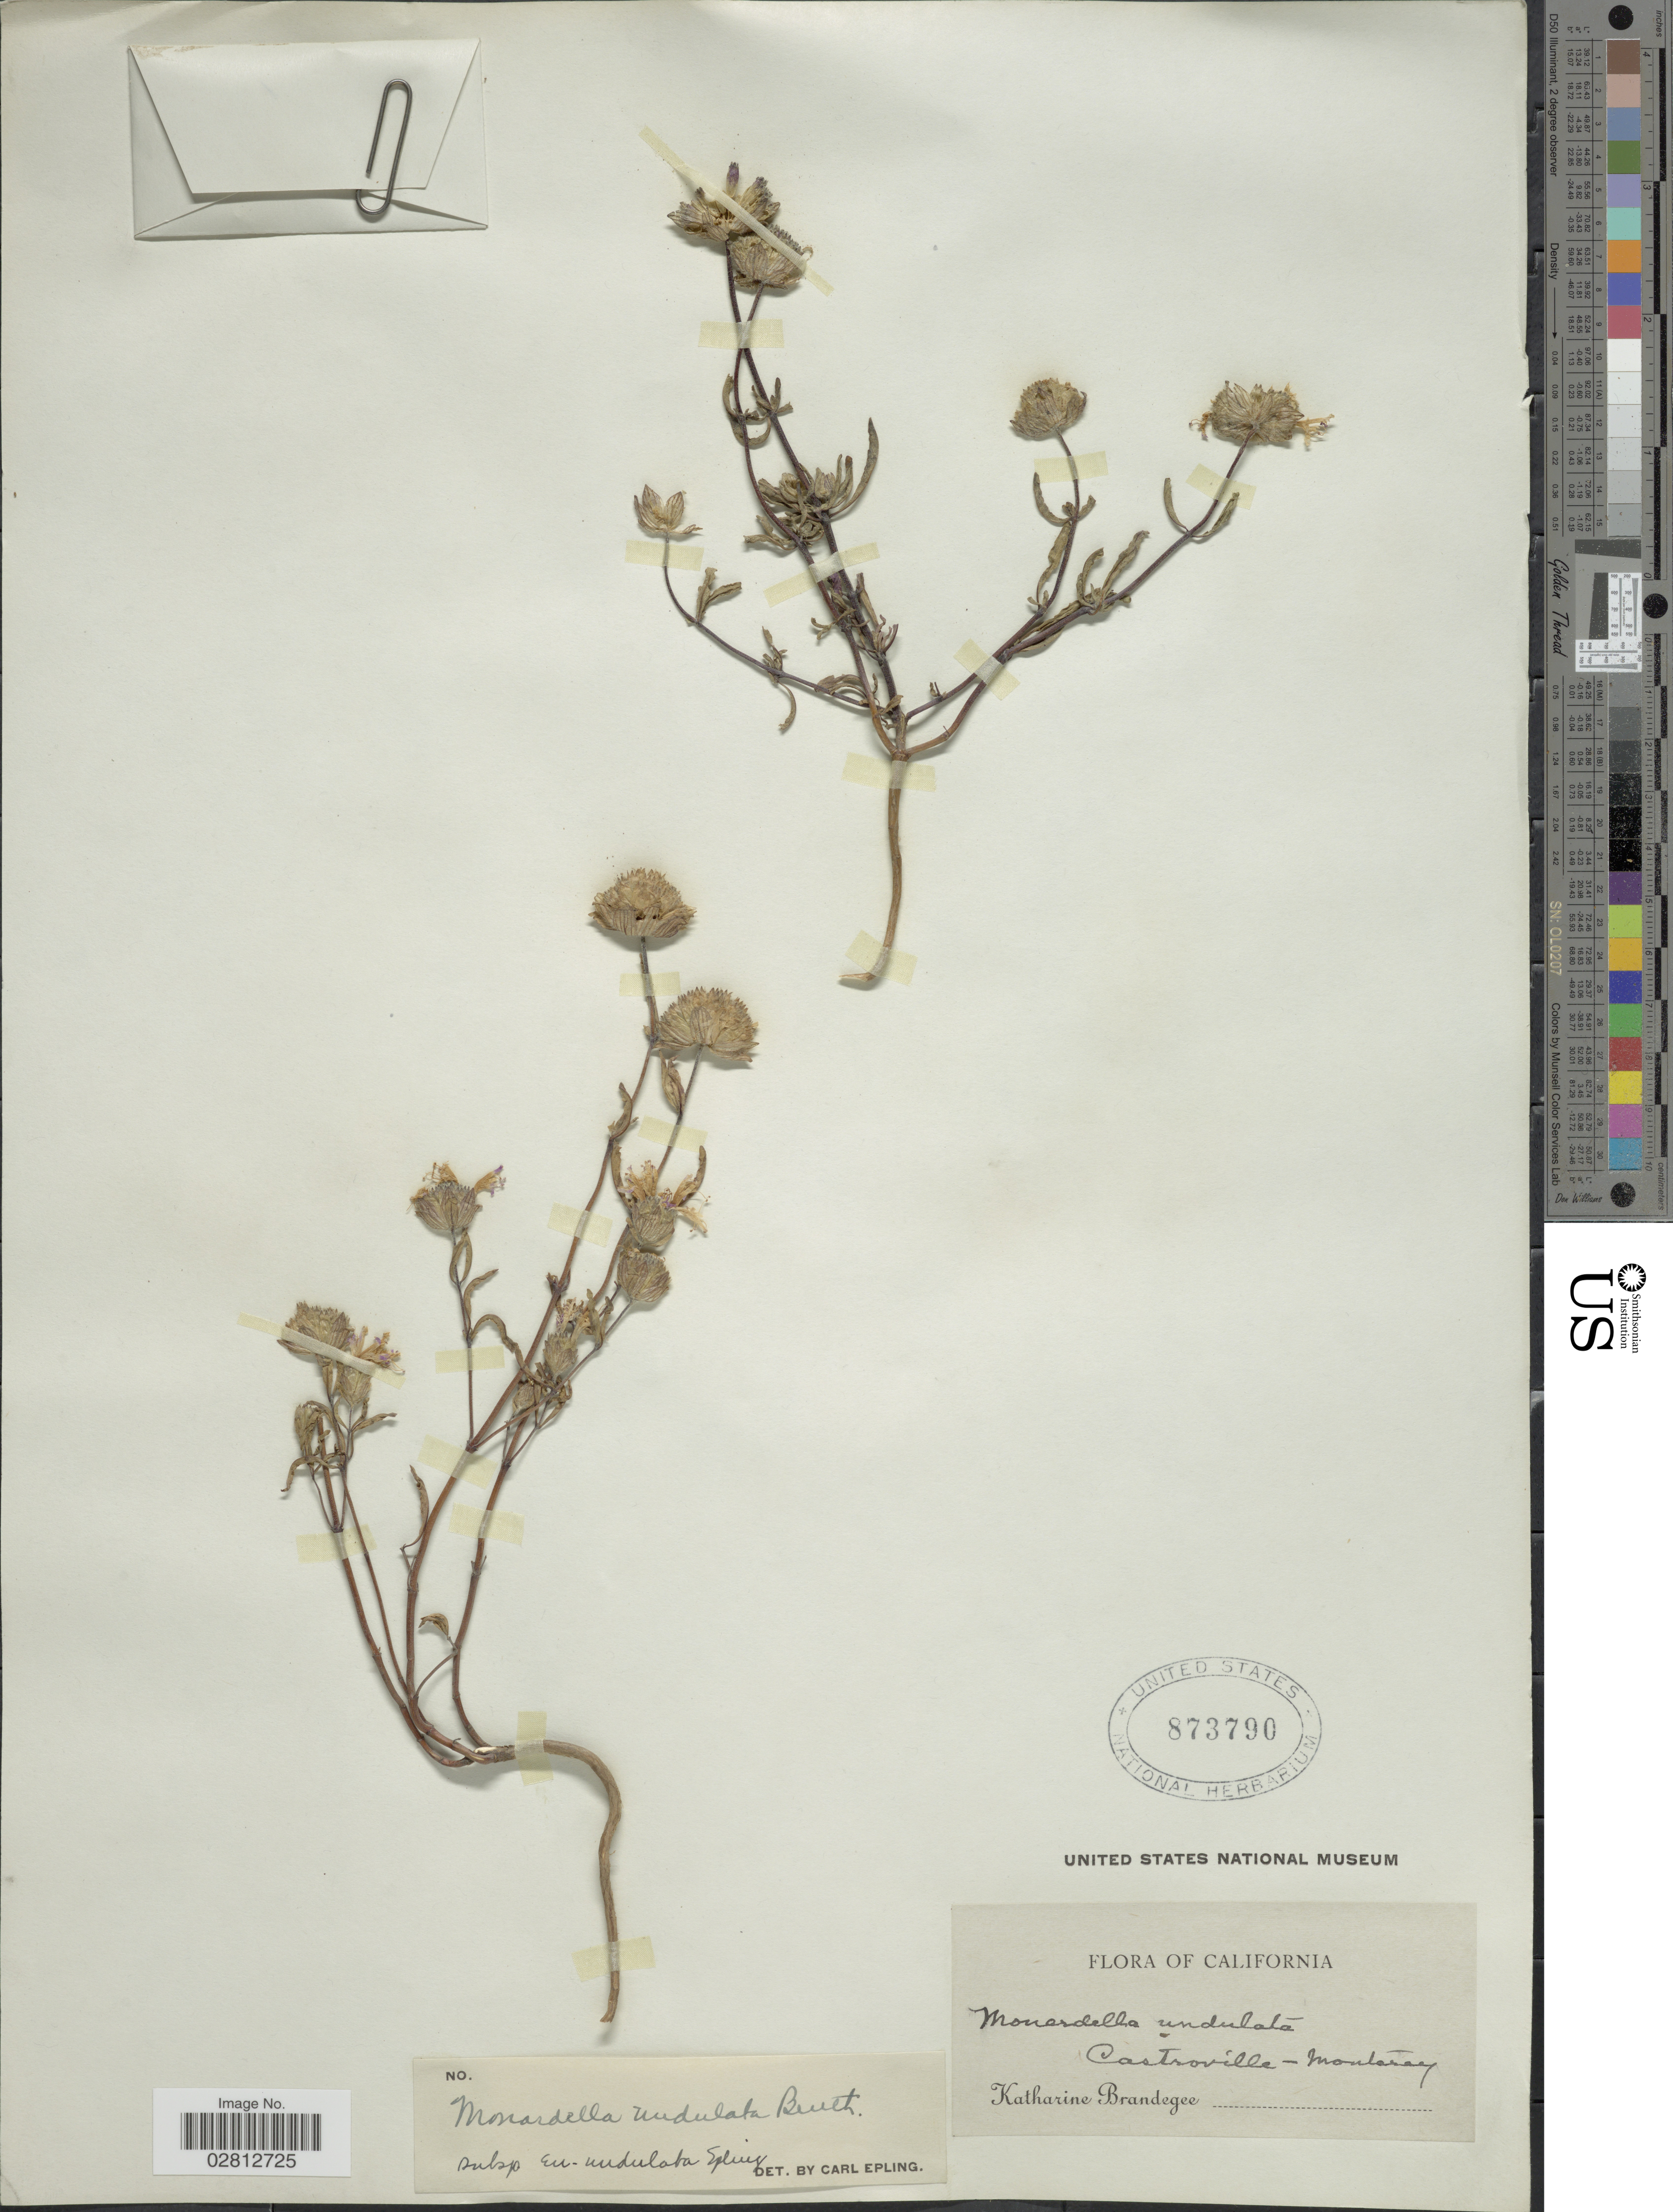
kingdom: Plantae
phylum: Tracheophyta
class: Magnoliopsida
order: Lamiales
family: Lamiaceae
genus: Monardella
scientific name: Monardella undulata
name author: Benth.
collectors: M. K. Brandegee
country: United States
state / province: California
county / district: Monterey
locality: Castroville-Monterey.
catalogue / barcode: US 873790